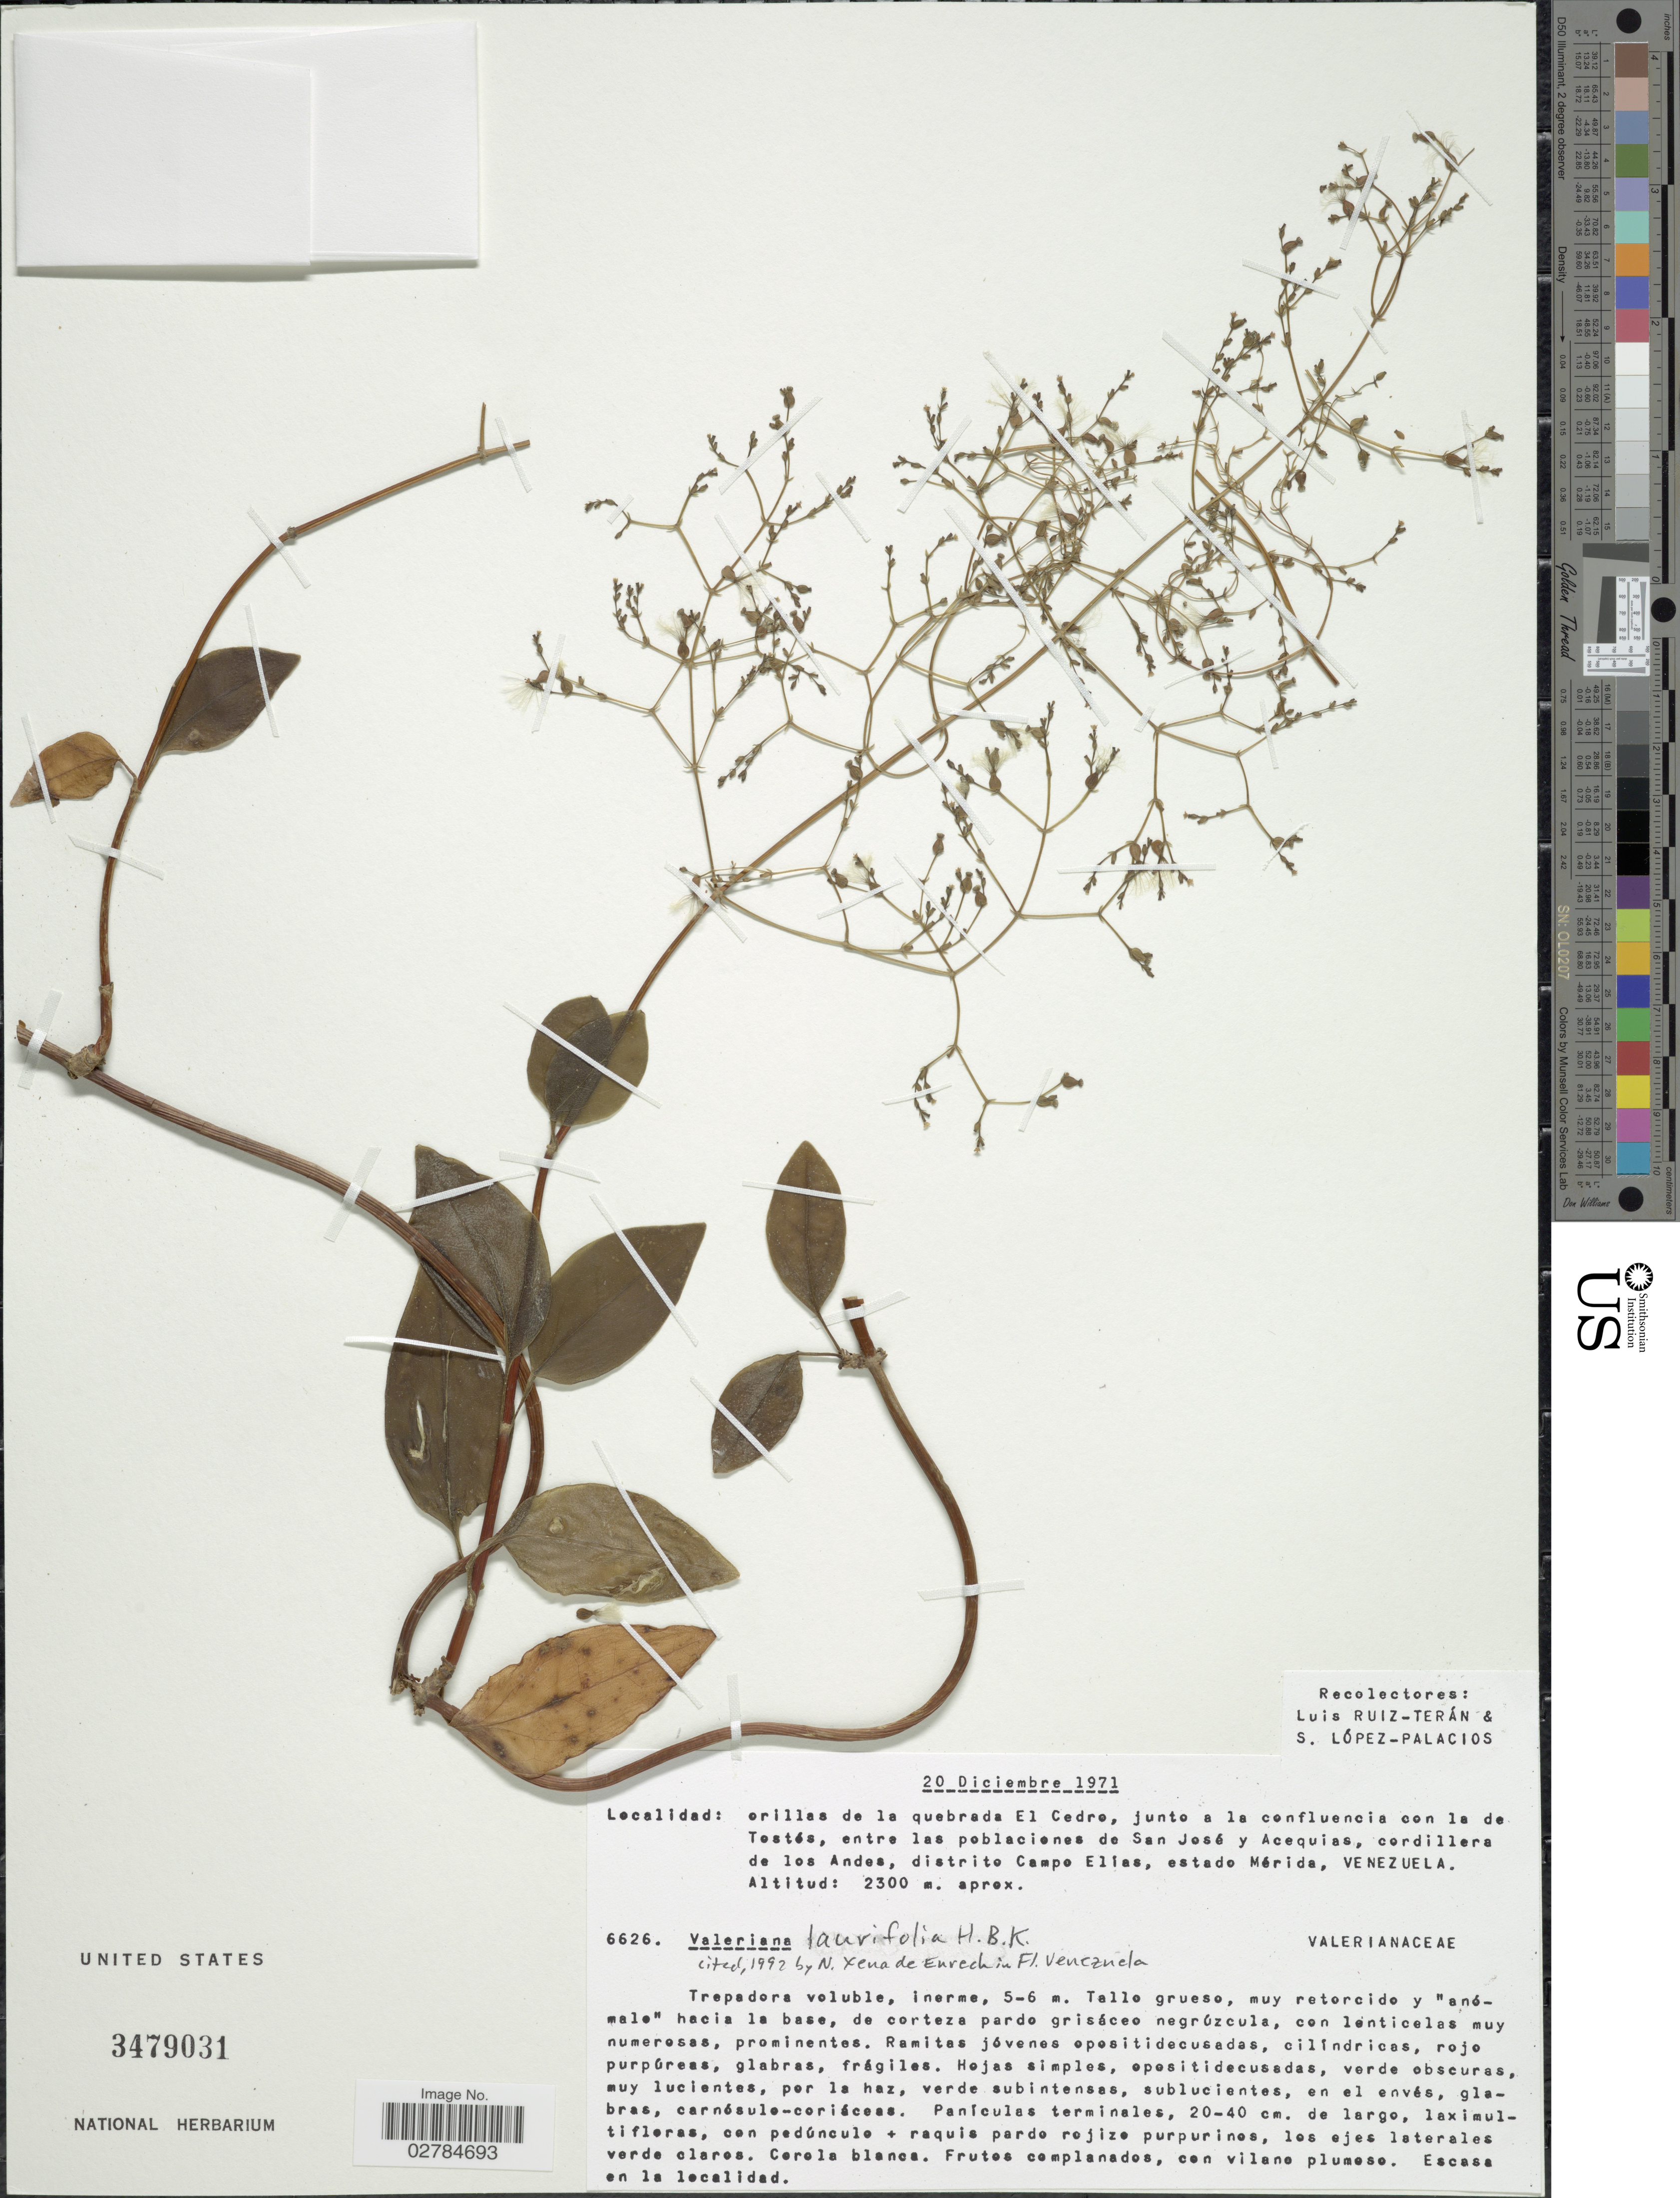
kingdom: Plantae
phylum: Tracheophyta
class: Magnoliopsida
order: Dipsacales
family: Caprifoliaceae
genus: Valeriana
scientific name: Valeriana laurifolia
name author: Kunth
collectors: L. E. Ruíz-Terán & S. López-Palacios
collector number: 6626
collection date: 1971-12-20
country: Venezuela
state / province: Mérida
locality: Orillas de la quebrada El Cedro, junto a la confluencia con la de Tostós, entre las poblaciones de San José y Acequias, cordillera de los Andes, distrito Campo Elías, estado Mérida.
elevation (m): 2300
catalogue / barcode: US 3479031